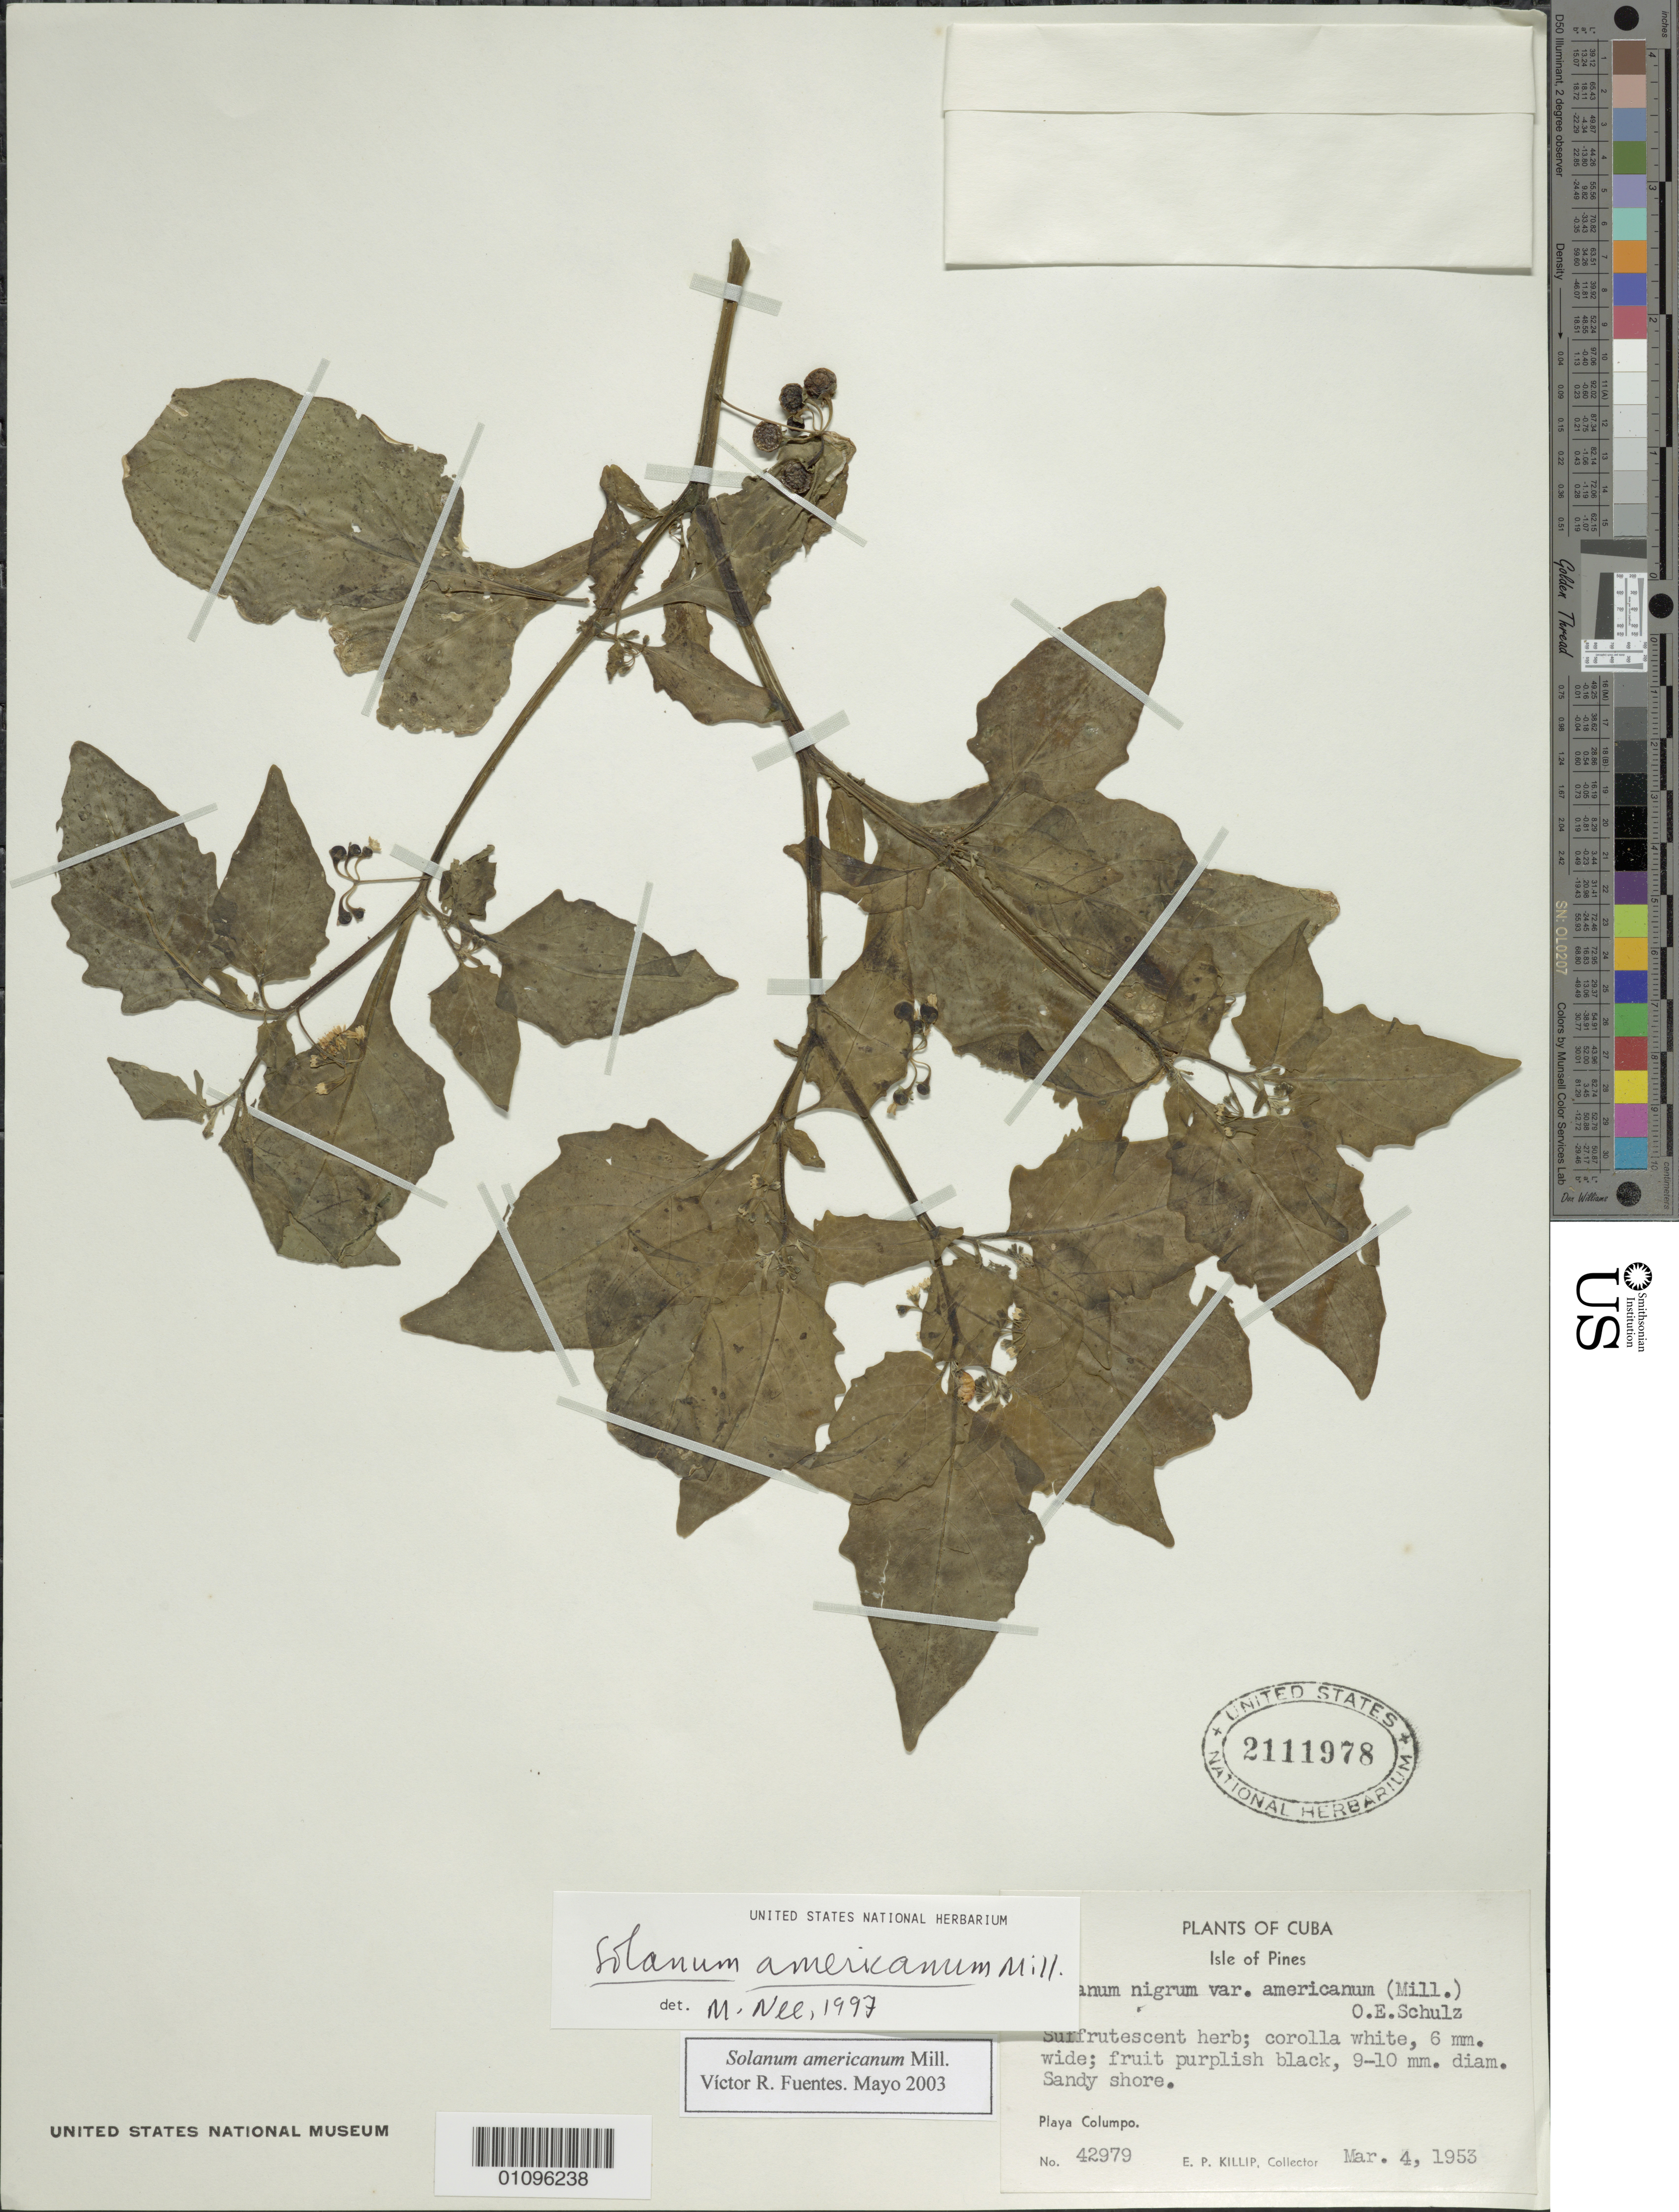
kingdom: Plantae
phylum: Tracheophyta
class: Magnoliopsida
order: Solanales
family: Solanaceae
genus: Solanum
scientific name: Solanum americanum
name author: Mill.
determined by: Fuentes, V. R.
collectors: E. P. Killip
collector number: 42979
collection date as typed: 04 Mar 1953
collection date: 1953-03-04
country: Cuba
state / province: Isla de La Juventud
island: Isla de la Juventud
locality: Playa Columpo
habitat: Sandy shore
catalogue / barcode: US 2111978